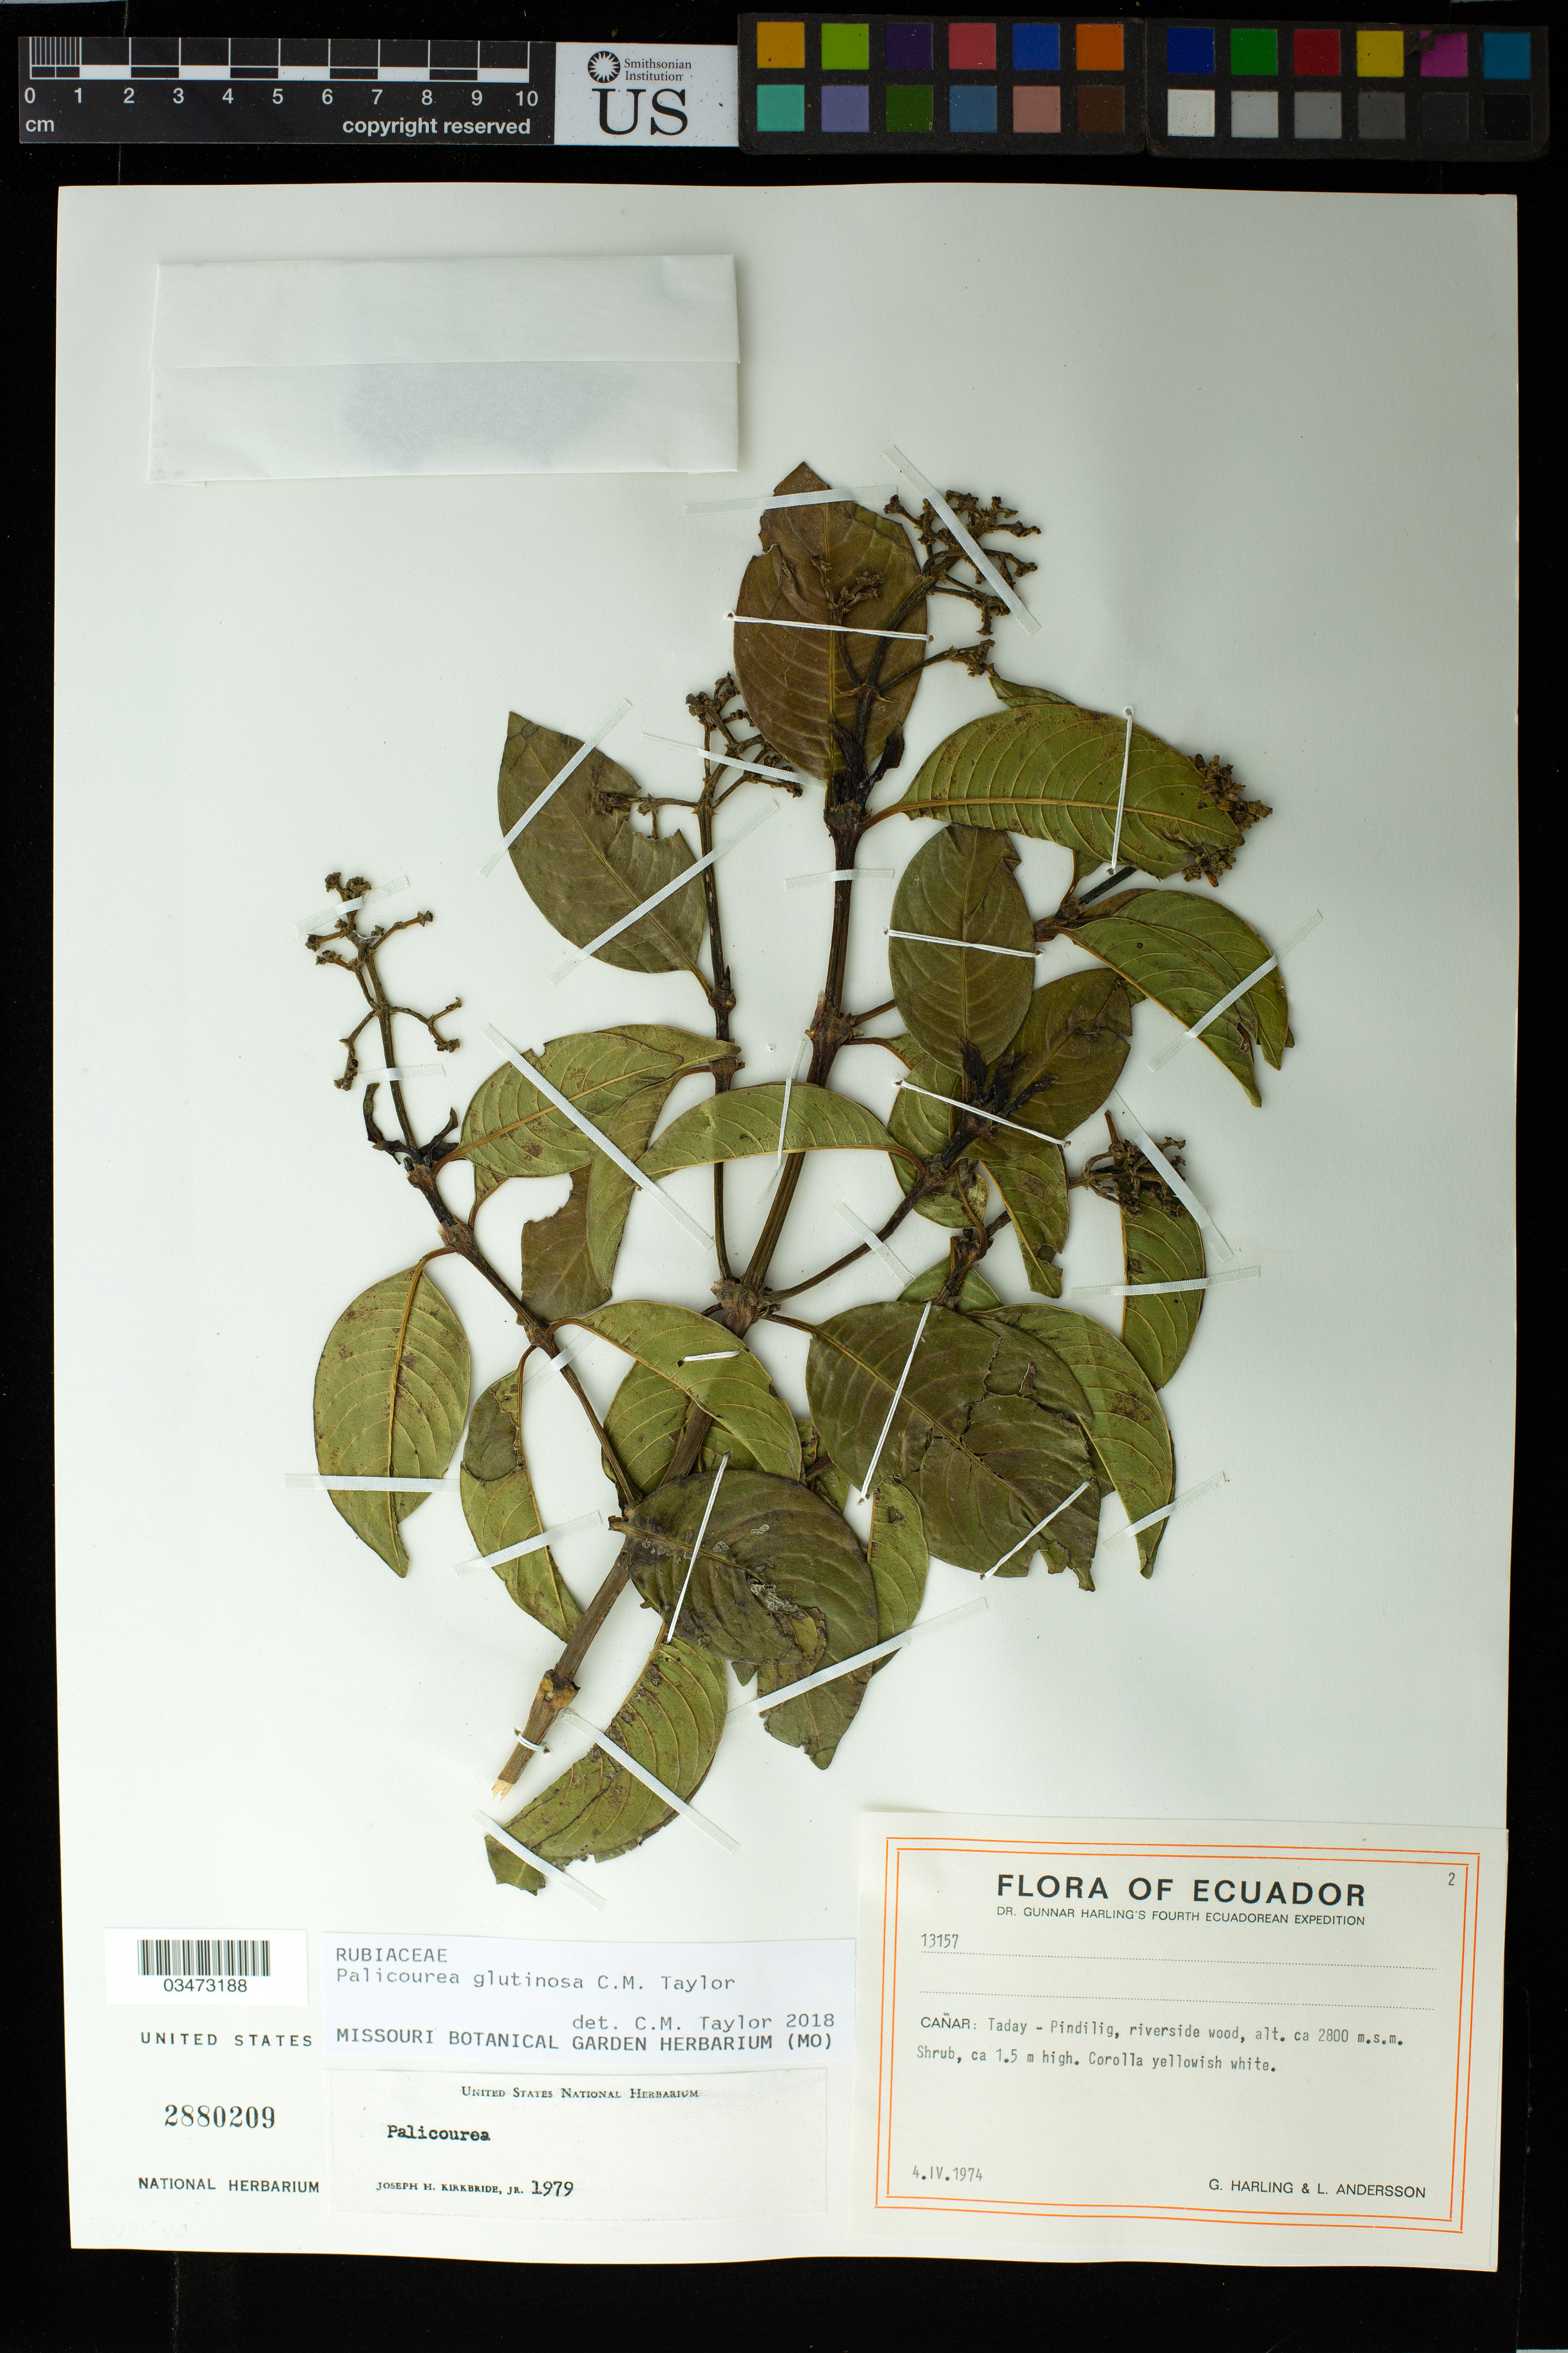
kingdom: Plantae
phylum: Tracheophyta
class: Magnoliopsida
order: Gentianales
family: Rubiaceae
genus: Palicourea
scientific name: Palicourea glutinosa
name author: C.M. Taylor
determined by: Taylor, Charlotte M.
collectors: G. Harling & L. Anderson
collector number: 13157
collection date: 1974-04-04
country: Ecuador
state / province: Cañar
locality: Taday - Pindilig, riverside wood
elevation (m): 2800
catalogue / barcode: US 2880209